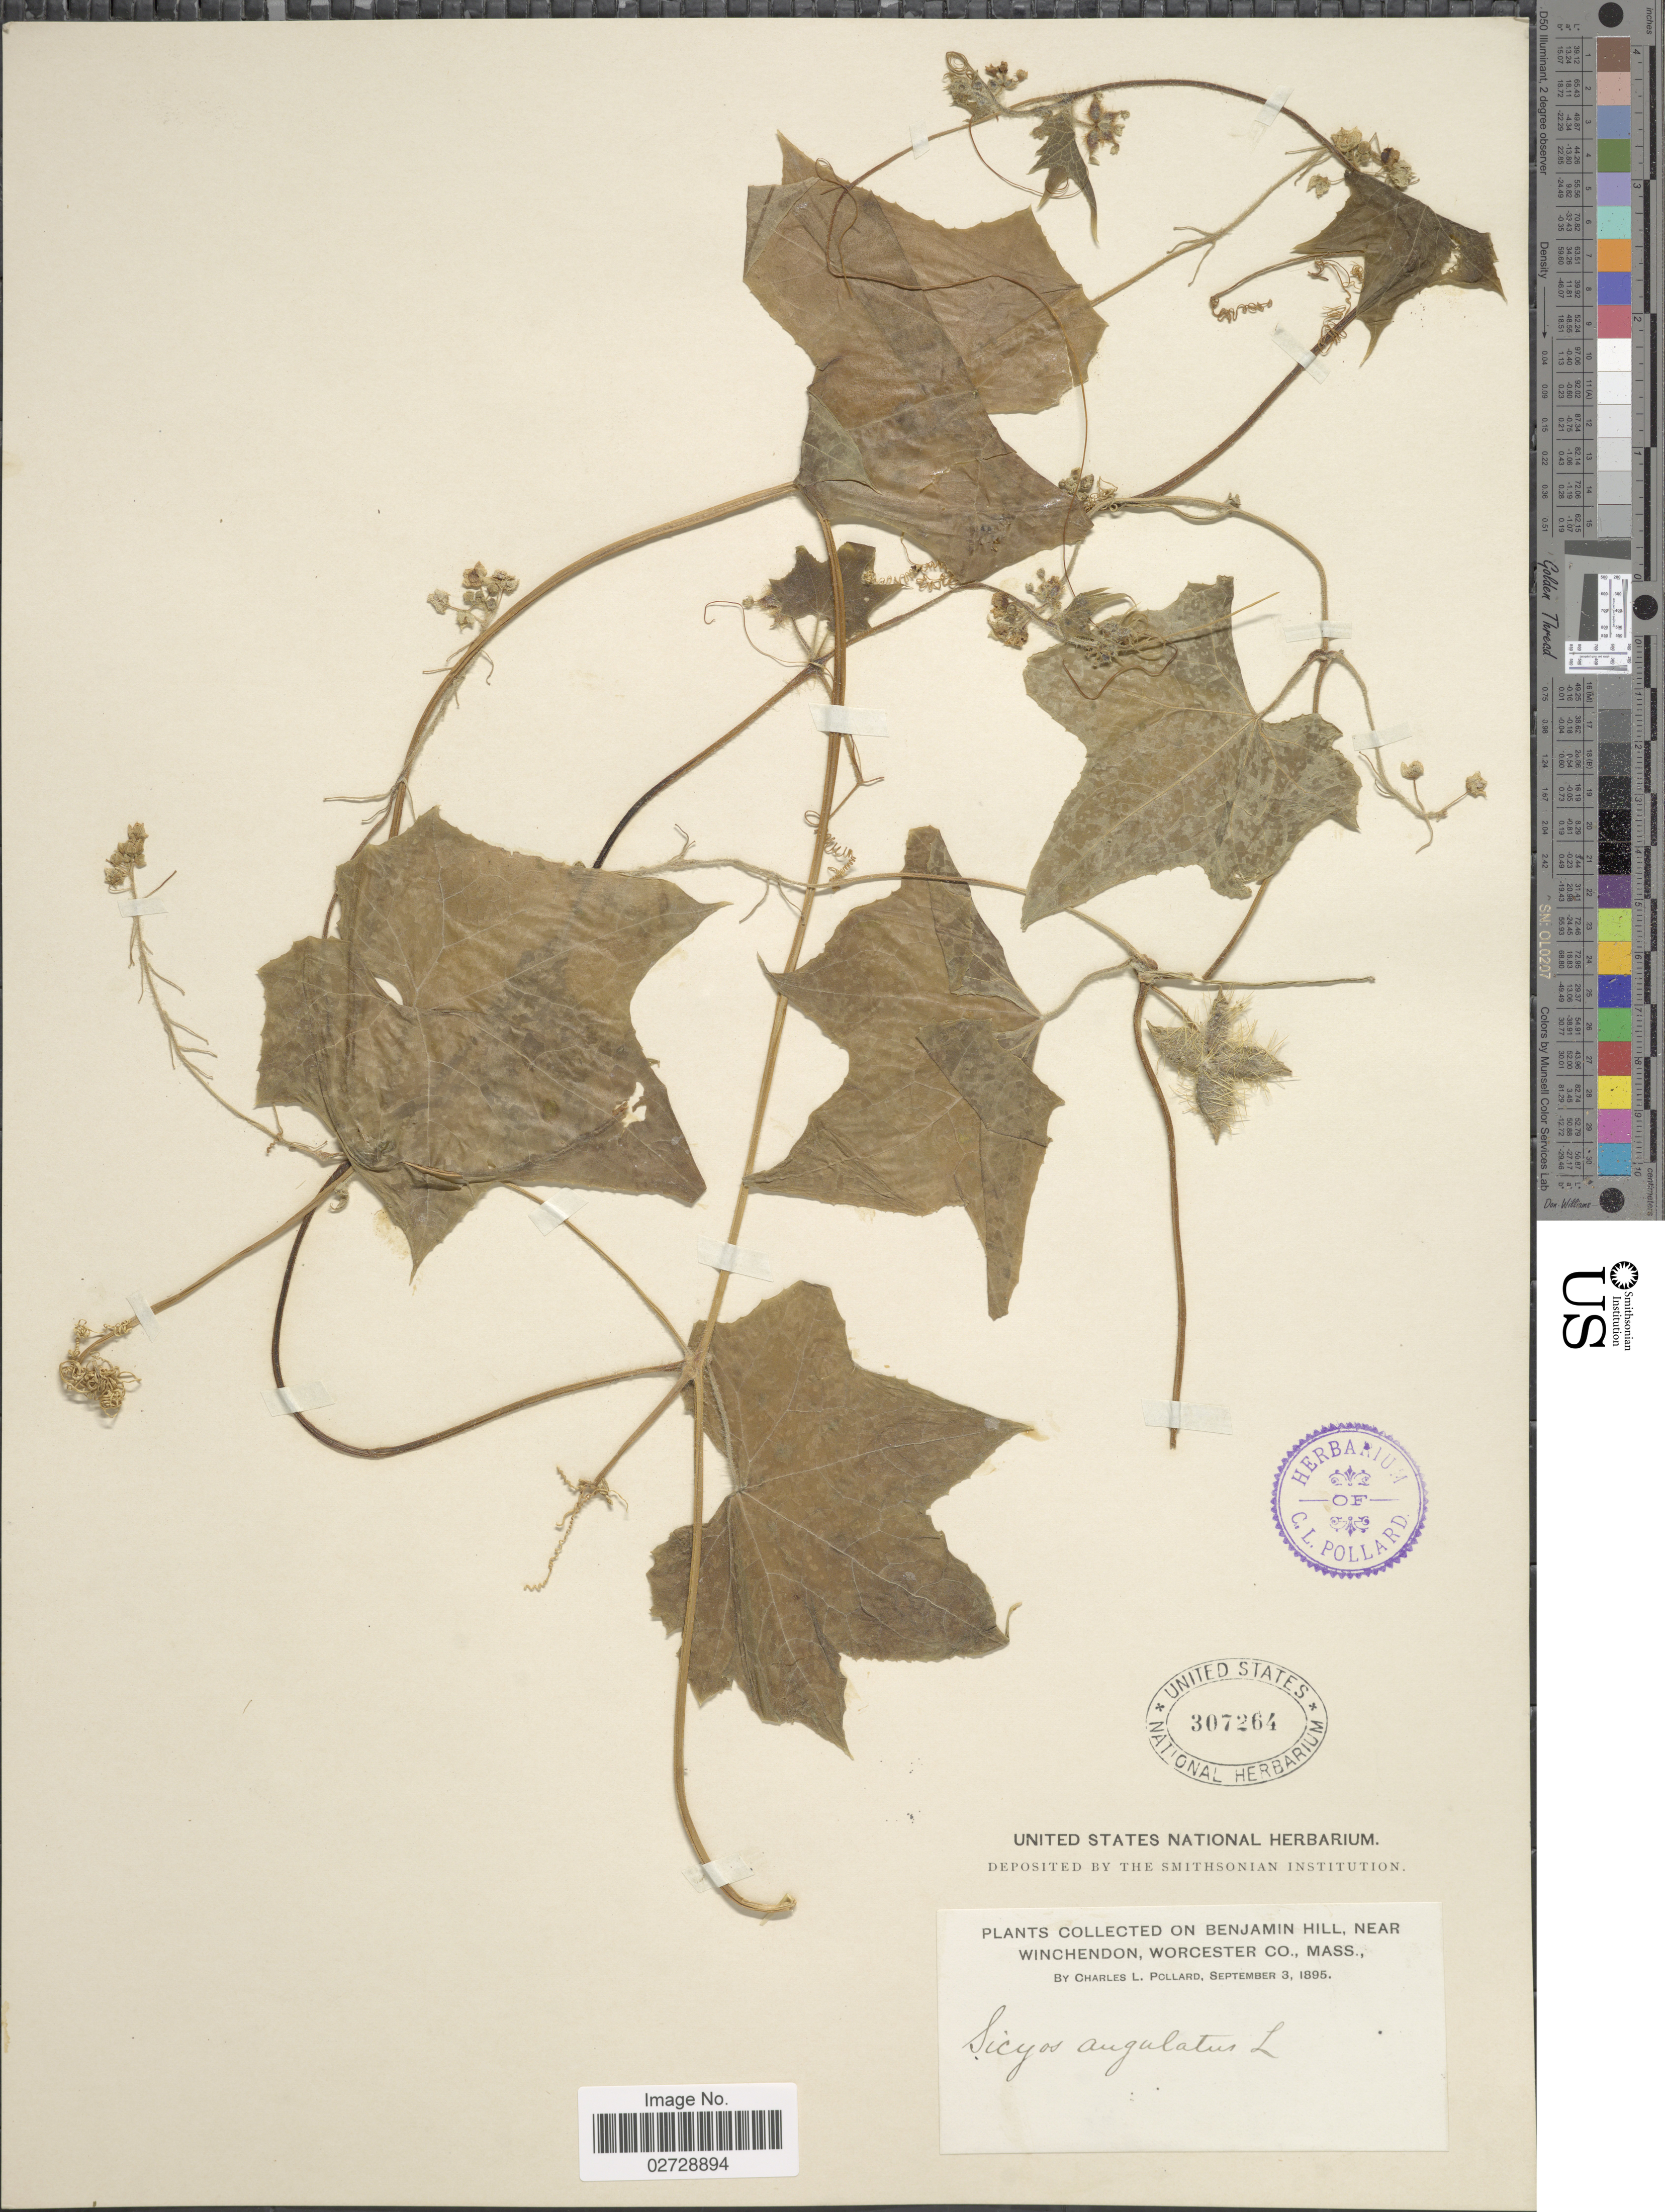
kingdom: Plantae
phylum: Tracheophyta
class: Magnoliopsida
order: Cucurbitales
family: Cucurbitaceae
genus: Sicyos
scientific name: Sicyos angulatus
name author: L.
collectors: C. L. Pollard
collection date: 1895-09-03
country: United States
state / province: Massachusetts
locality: On Benjamin Hill, near Winchendon, Worcester Co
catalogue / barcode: US 307264